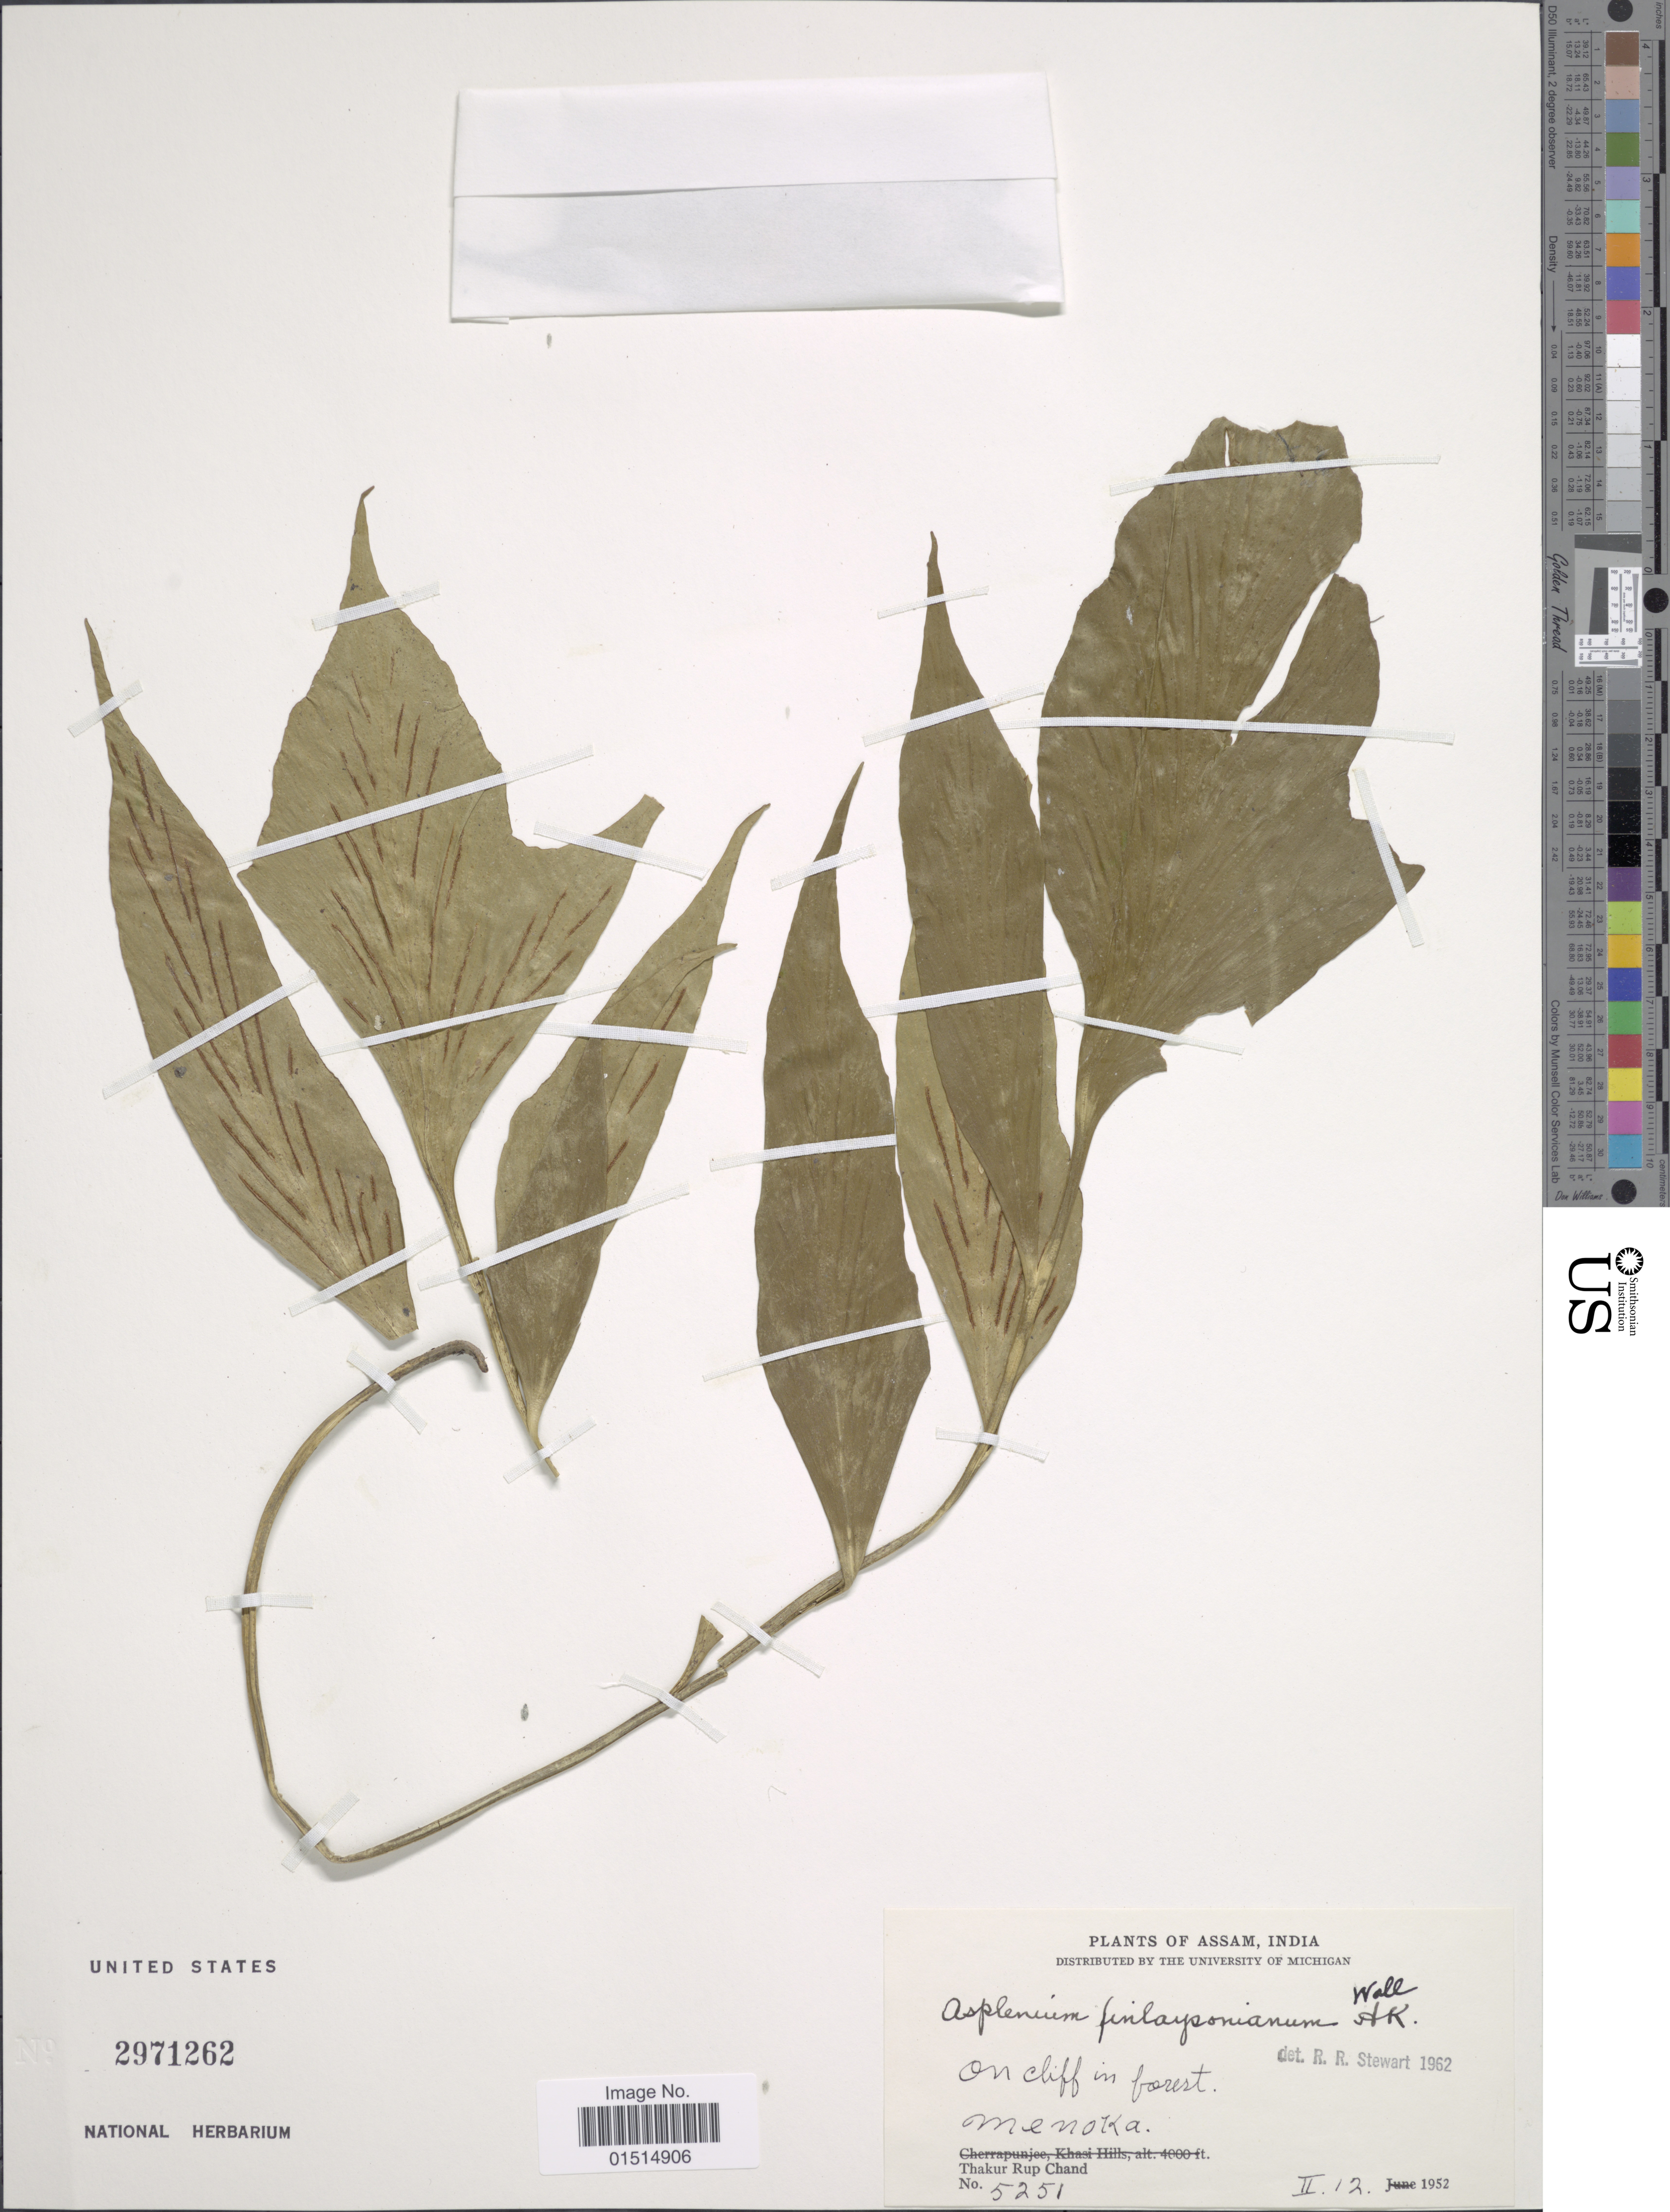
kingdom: Plantae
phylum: Tracheophyta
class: Polypodiopsida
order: Polypodiales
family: Aspleniaceae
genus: Asplenium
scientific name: Asplenium finlaysonianum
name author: Wall. ex Hook.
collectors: T. R. Chand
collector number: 5251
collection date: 1952-02-12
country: India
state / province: Assam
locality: Menoka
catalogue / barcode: US 2971262